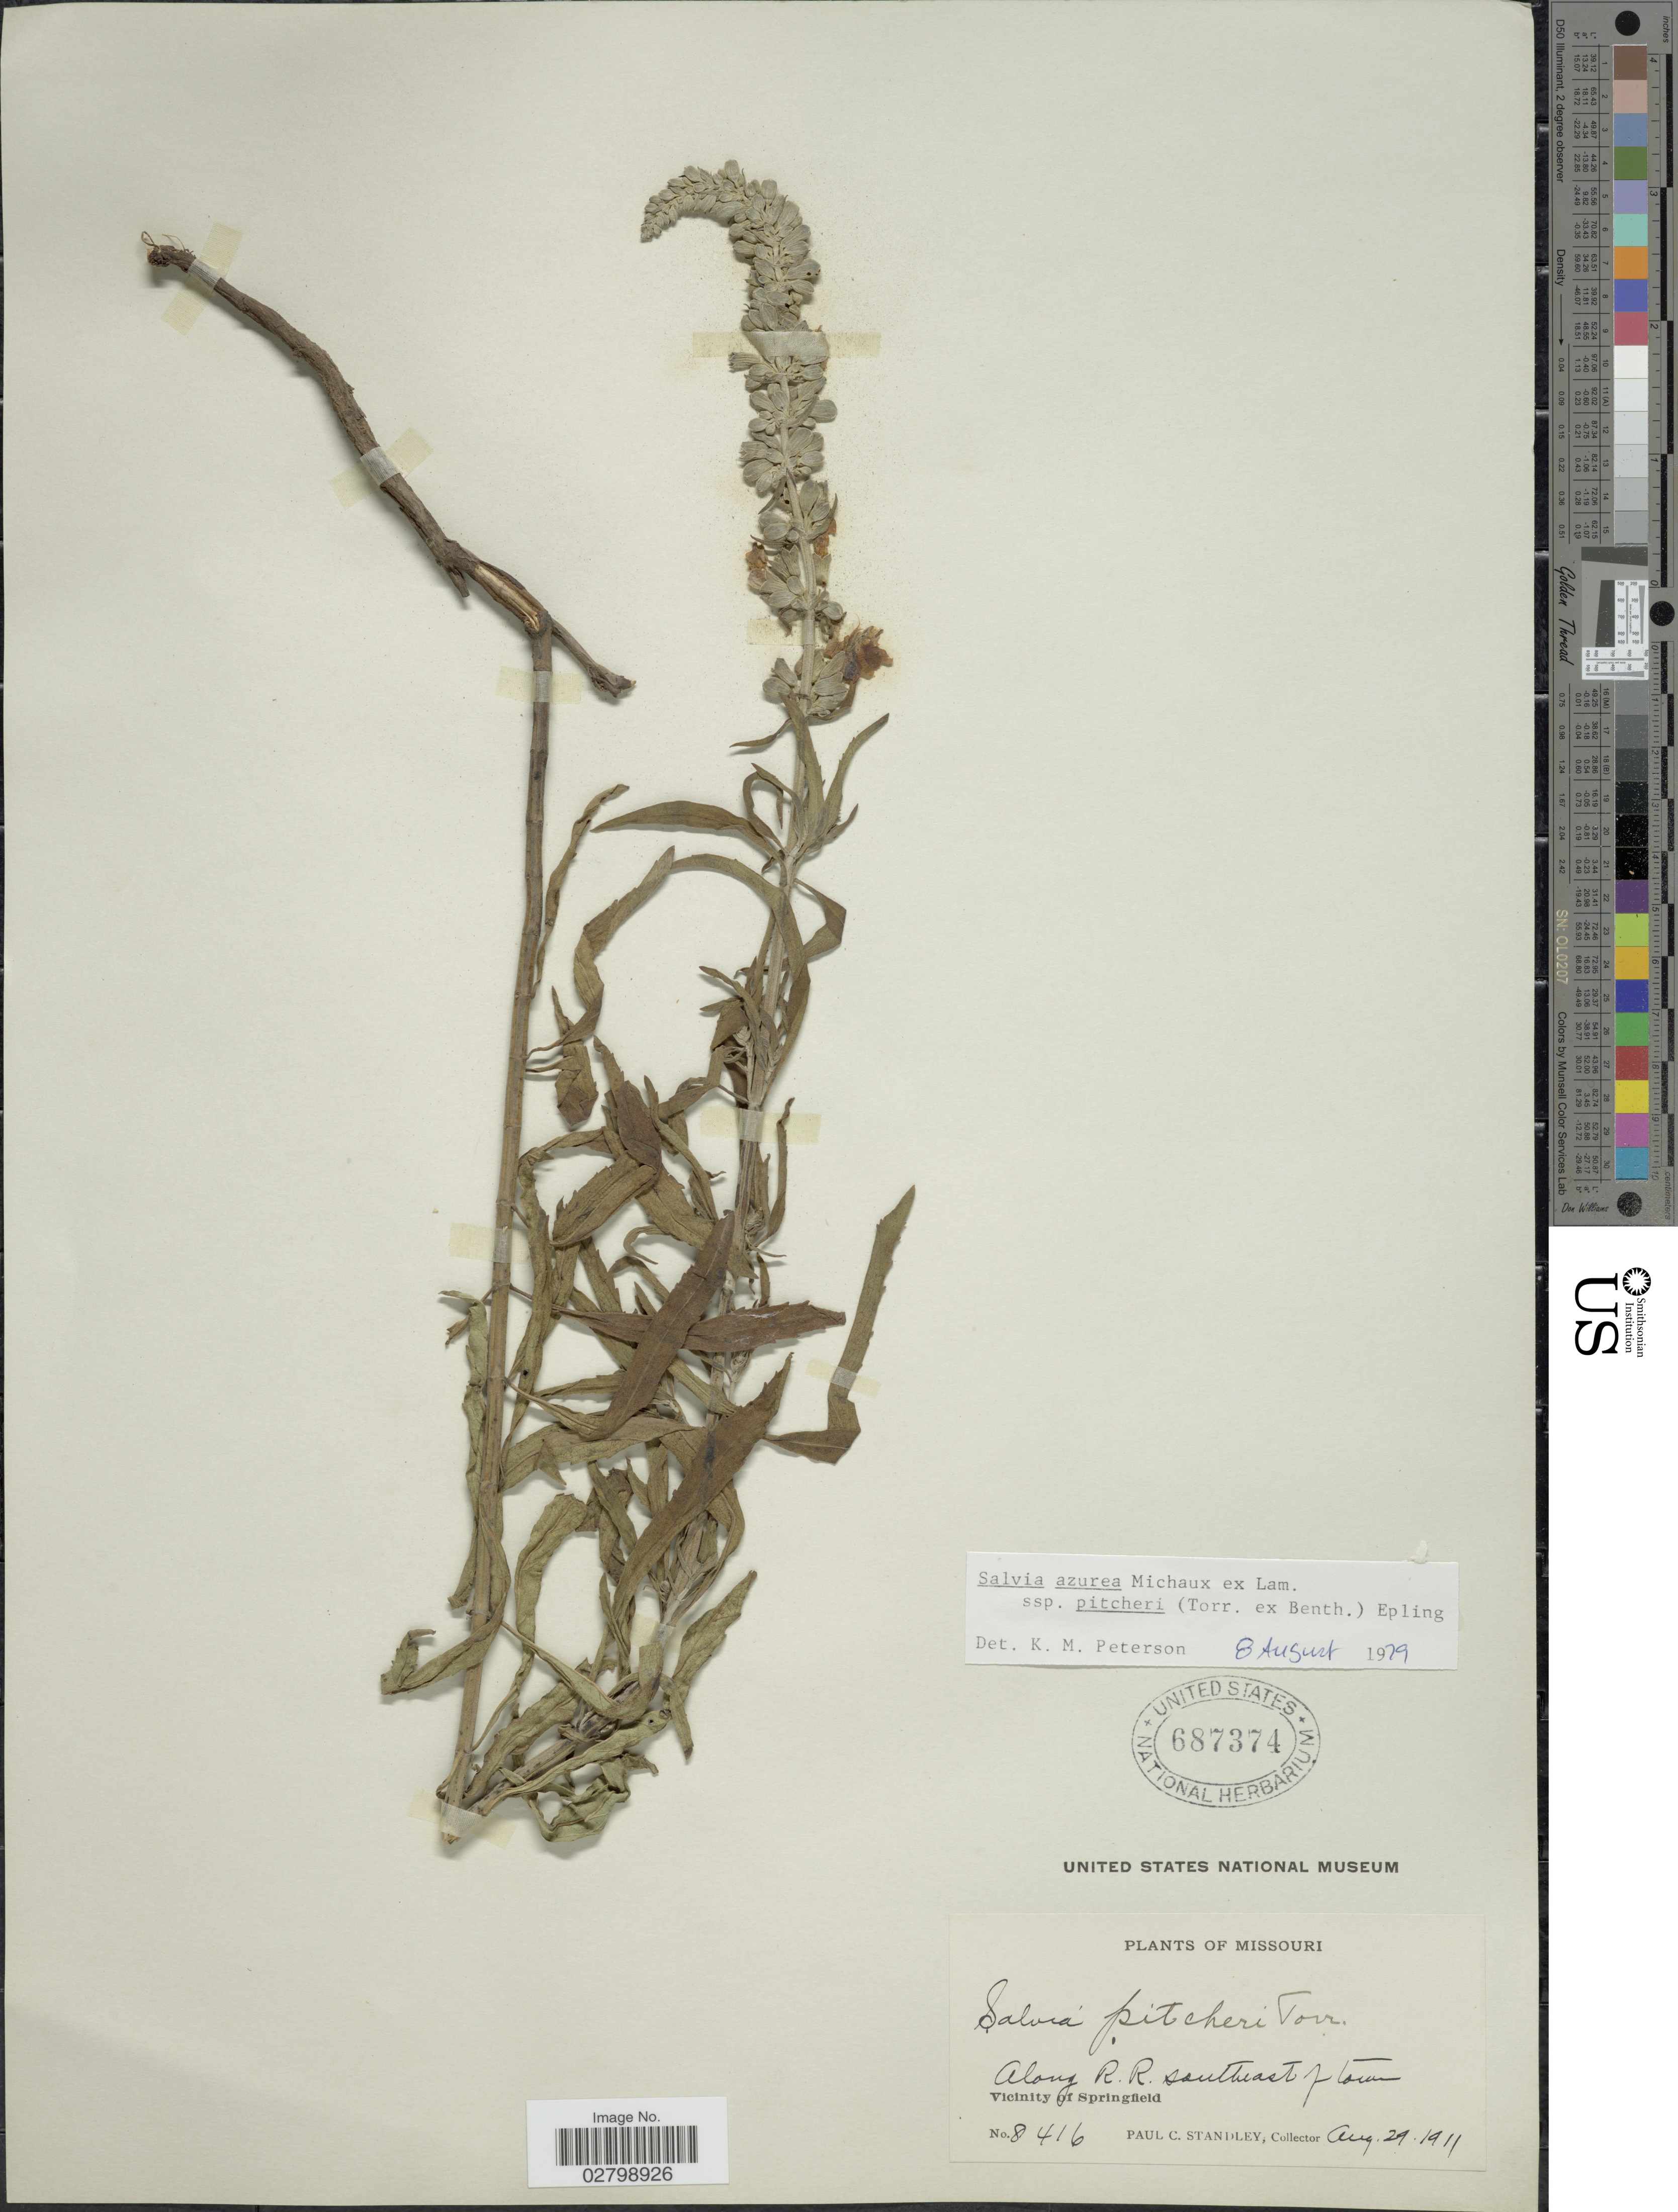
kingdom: Plantae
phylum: Tracheophyta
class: Magnoliopsida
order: Lamiales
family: Lamiaceae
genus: Salvia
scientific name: Salvia azurea subsp. pitcheri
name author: Michx. ex Lam.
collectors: P. C. Standley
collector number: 8416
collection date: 1911-08-29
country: United States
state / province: Missouri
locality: Along R.R. southeast of town. Vicinity of Springfield.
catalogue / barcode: US 687374